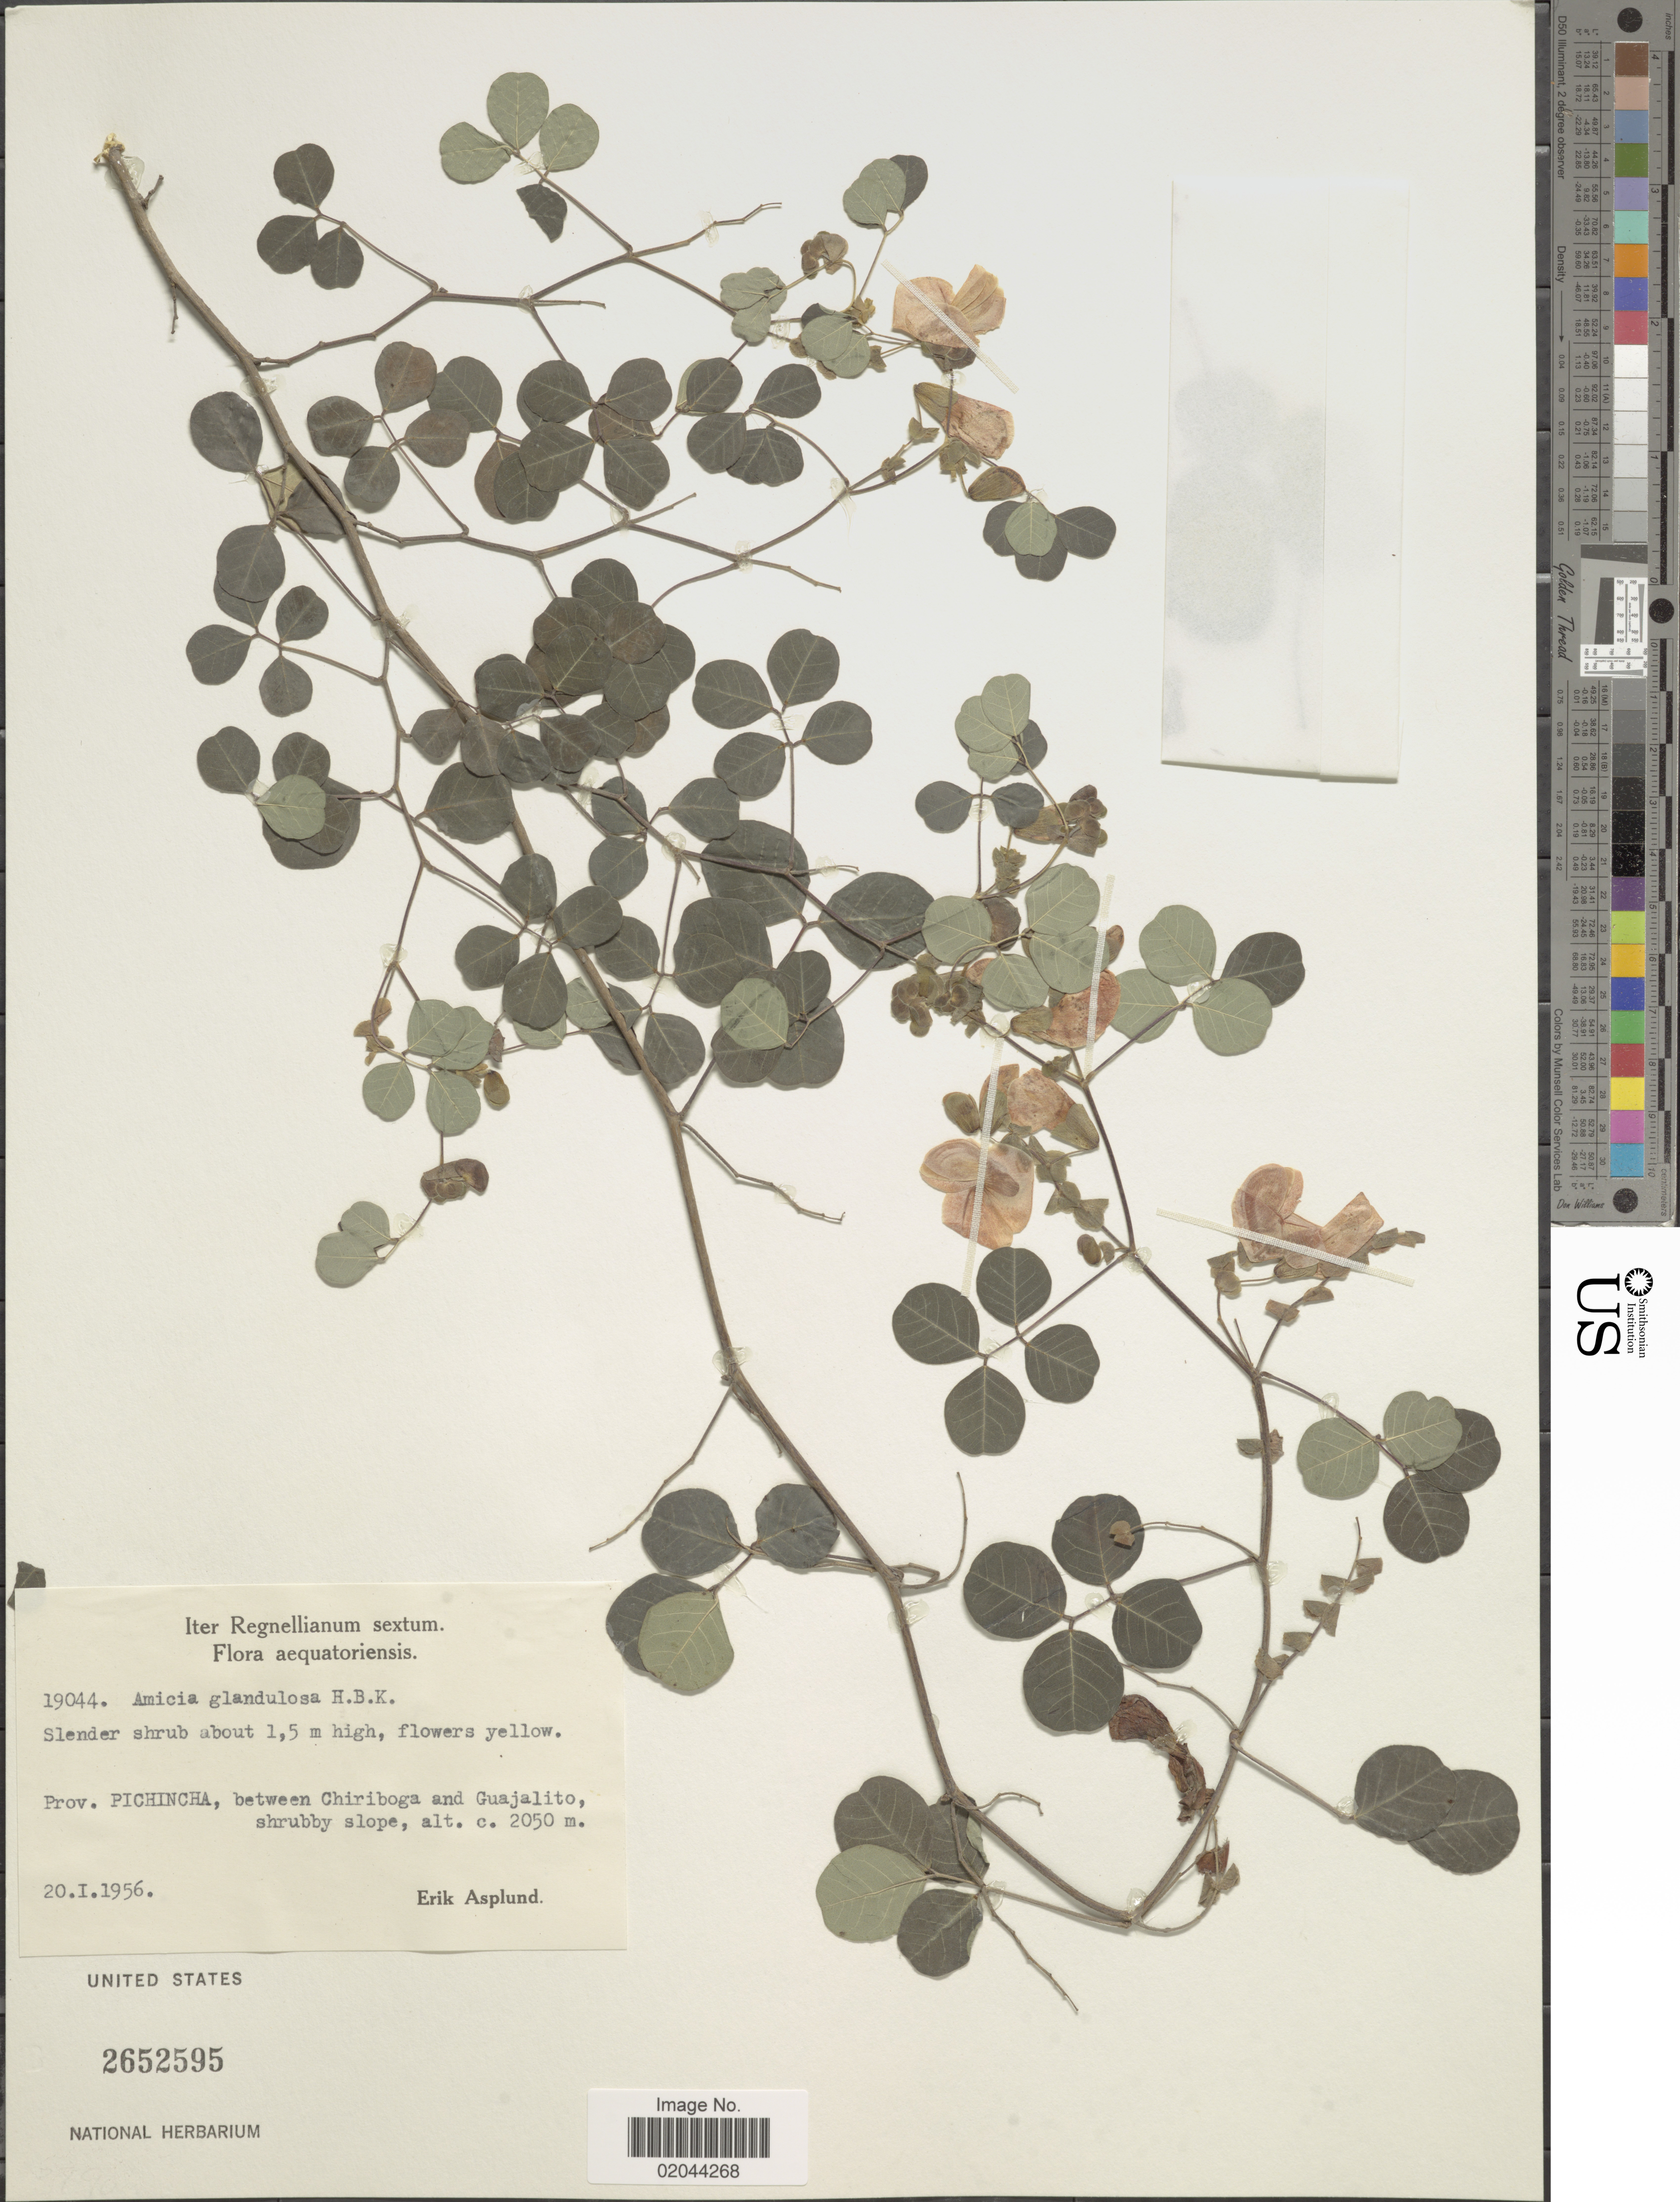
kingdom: Plantae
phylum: Tracheophyta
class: Magnoliopsida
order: Fabales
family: Fabaceae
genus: Amicia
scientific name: Amicia glandulosa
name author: Kunth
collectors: E. Asplund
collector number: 19044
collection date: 1956-01-20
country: Ecuador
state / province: Pichincha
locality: Between Chiriboga and Guajalito, shrubby slope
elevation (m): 2050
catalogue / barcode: US 2652595